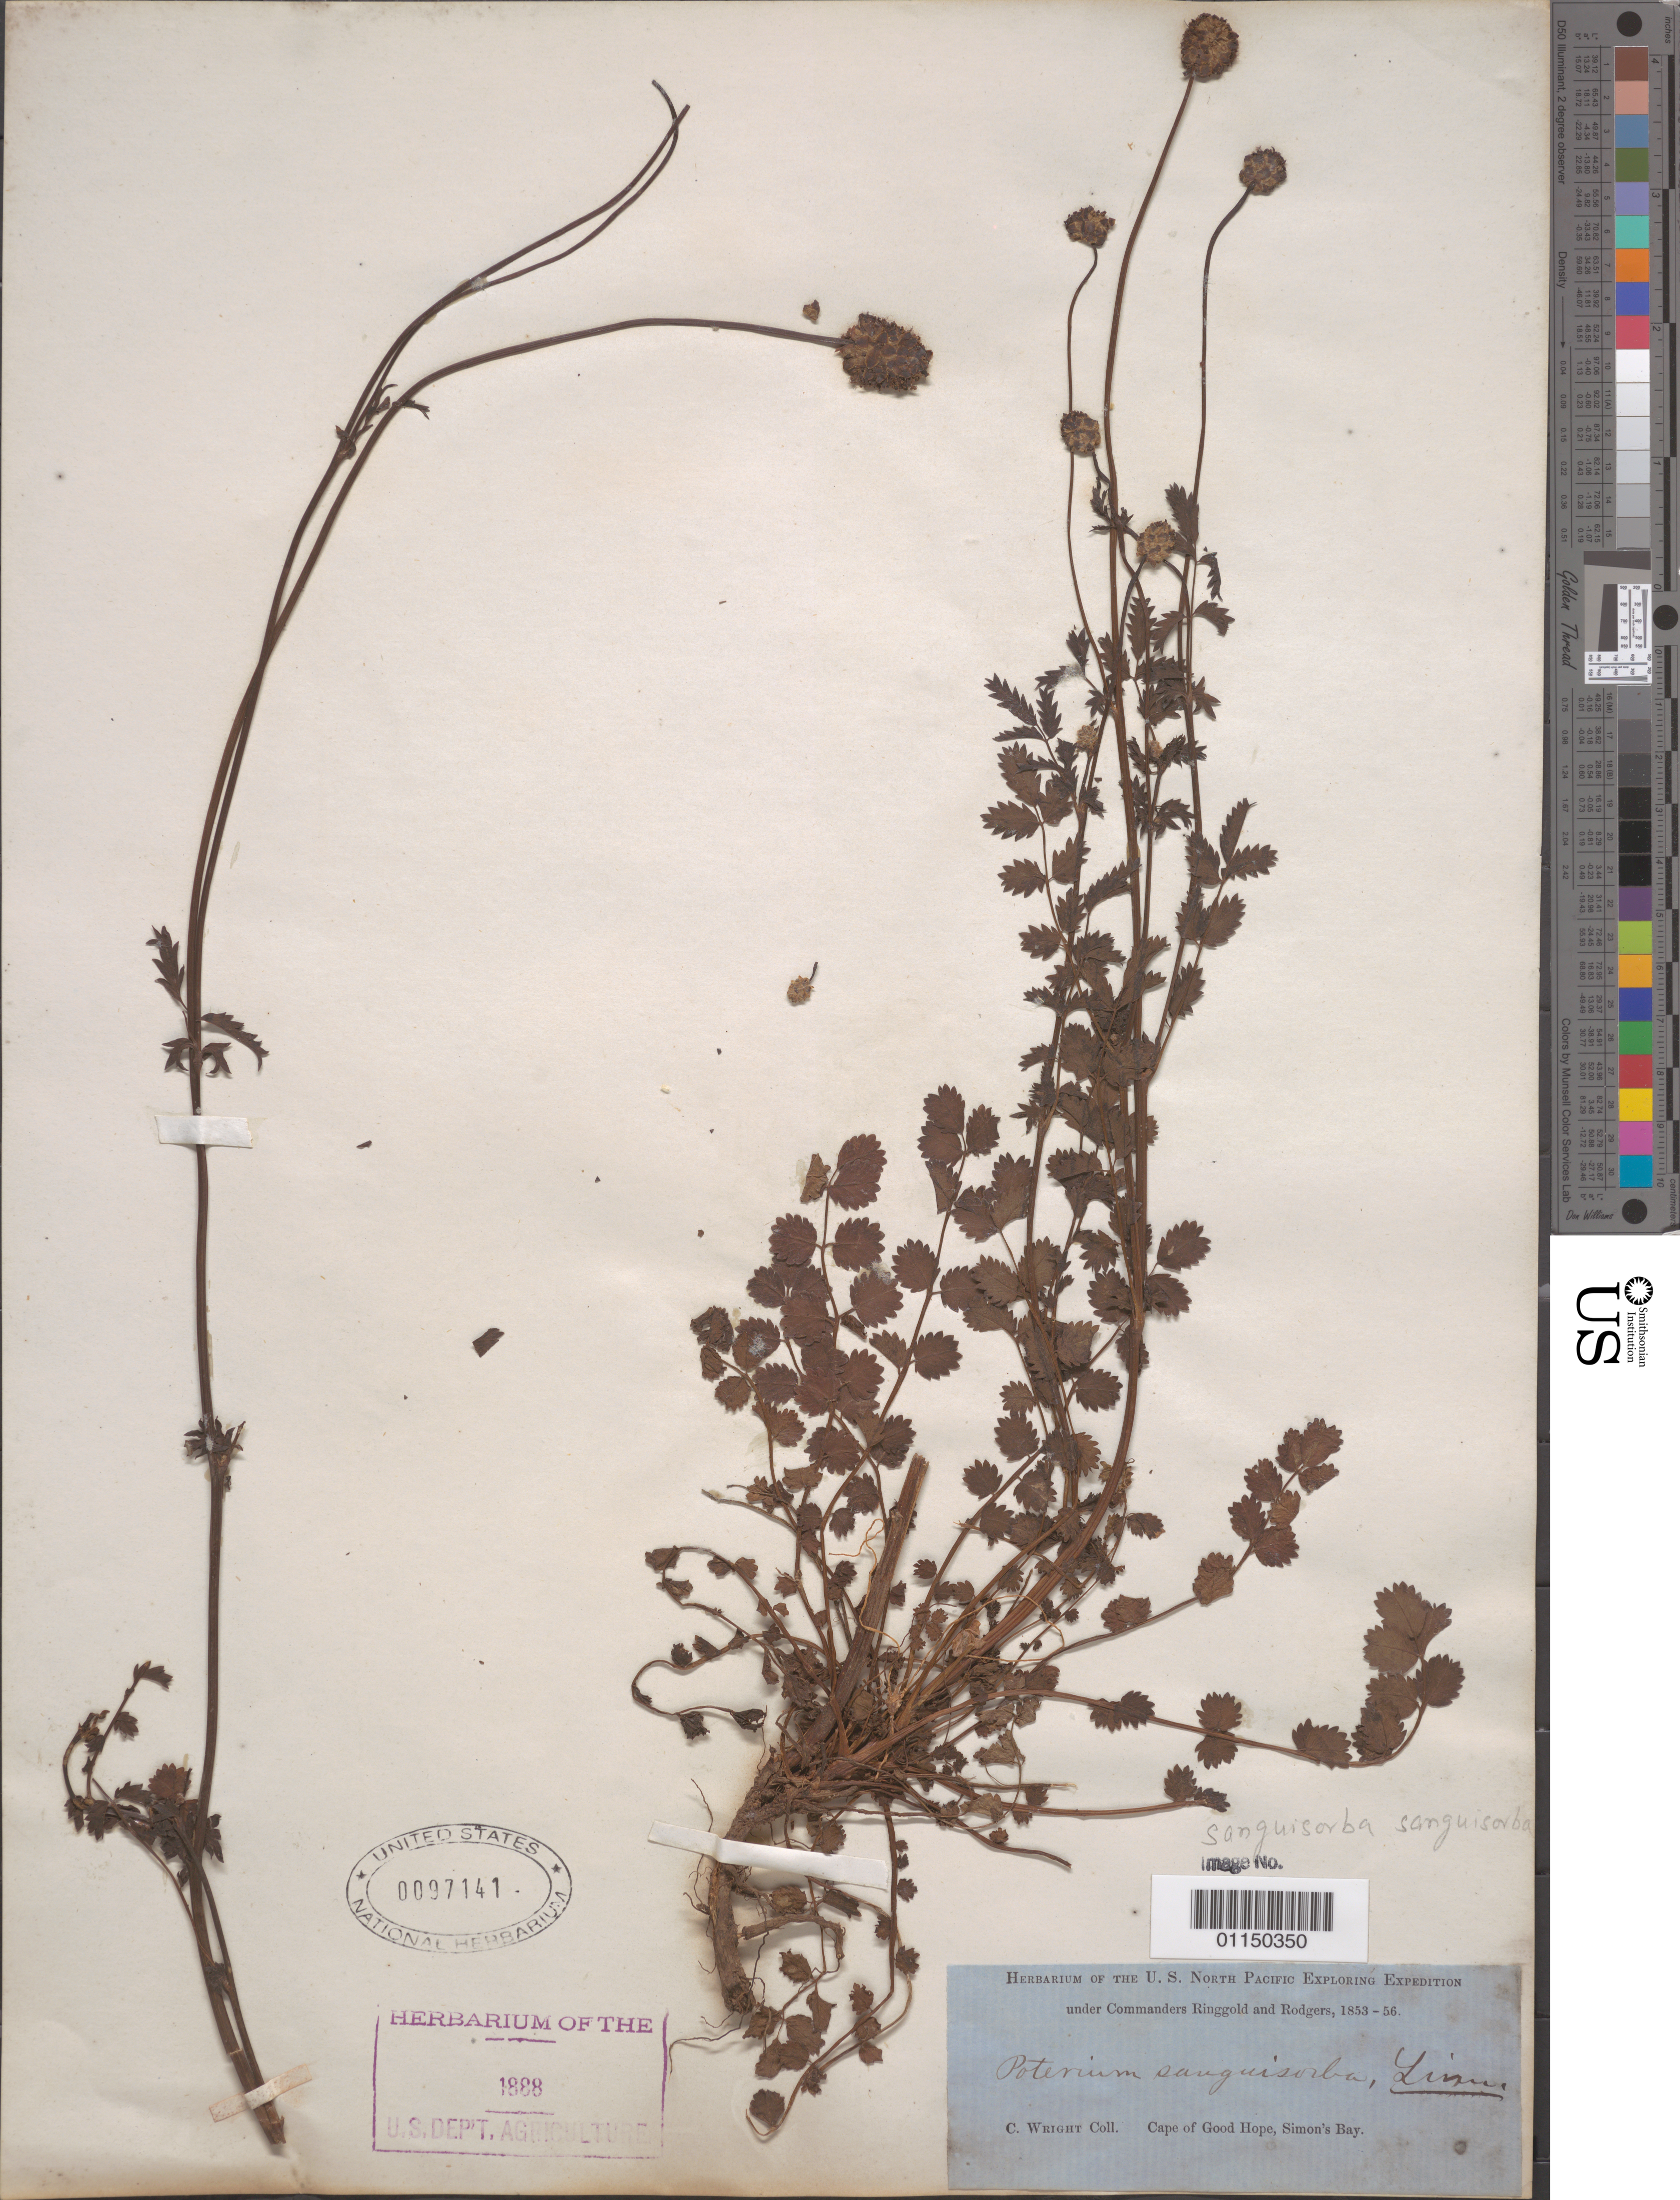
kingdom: Plantae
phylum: Tracheophyta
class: Magnoliopsida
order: Rosales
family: Rosaceae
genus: Sanguisorba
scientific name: Sanguisorba minor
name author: Scop.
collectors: C. Wright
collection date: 1853/1856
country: South Africa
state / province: Western Cape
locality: Cape of Good Hope, Simon's Bay.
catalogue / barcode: US 97141